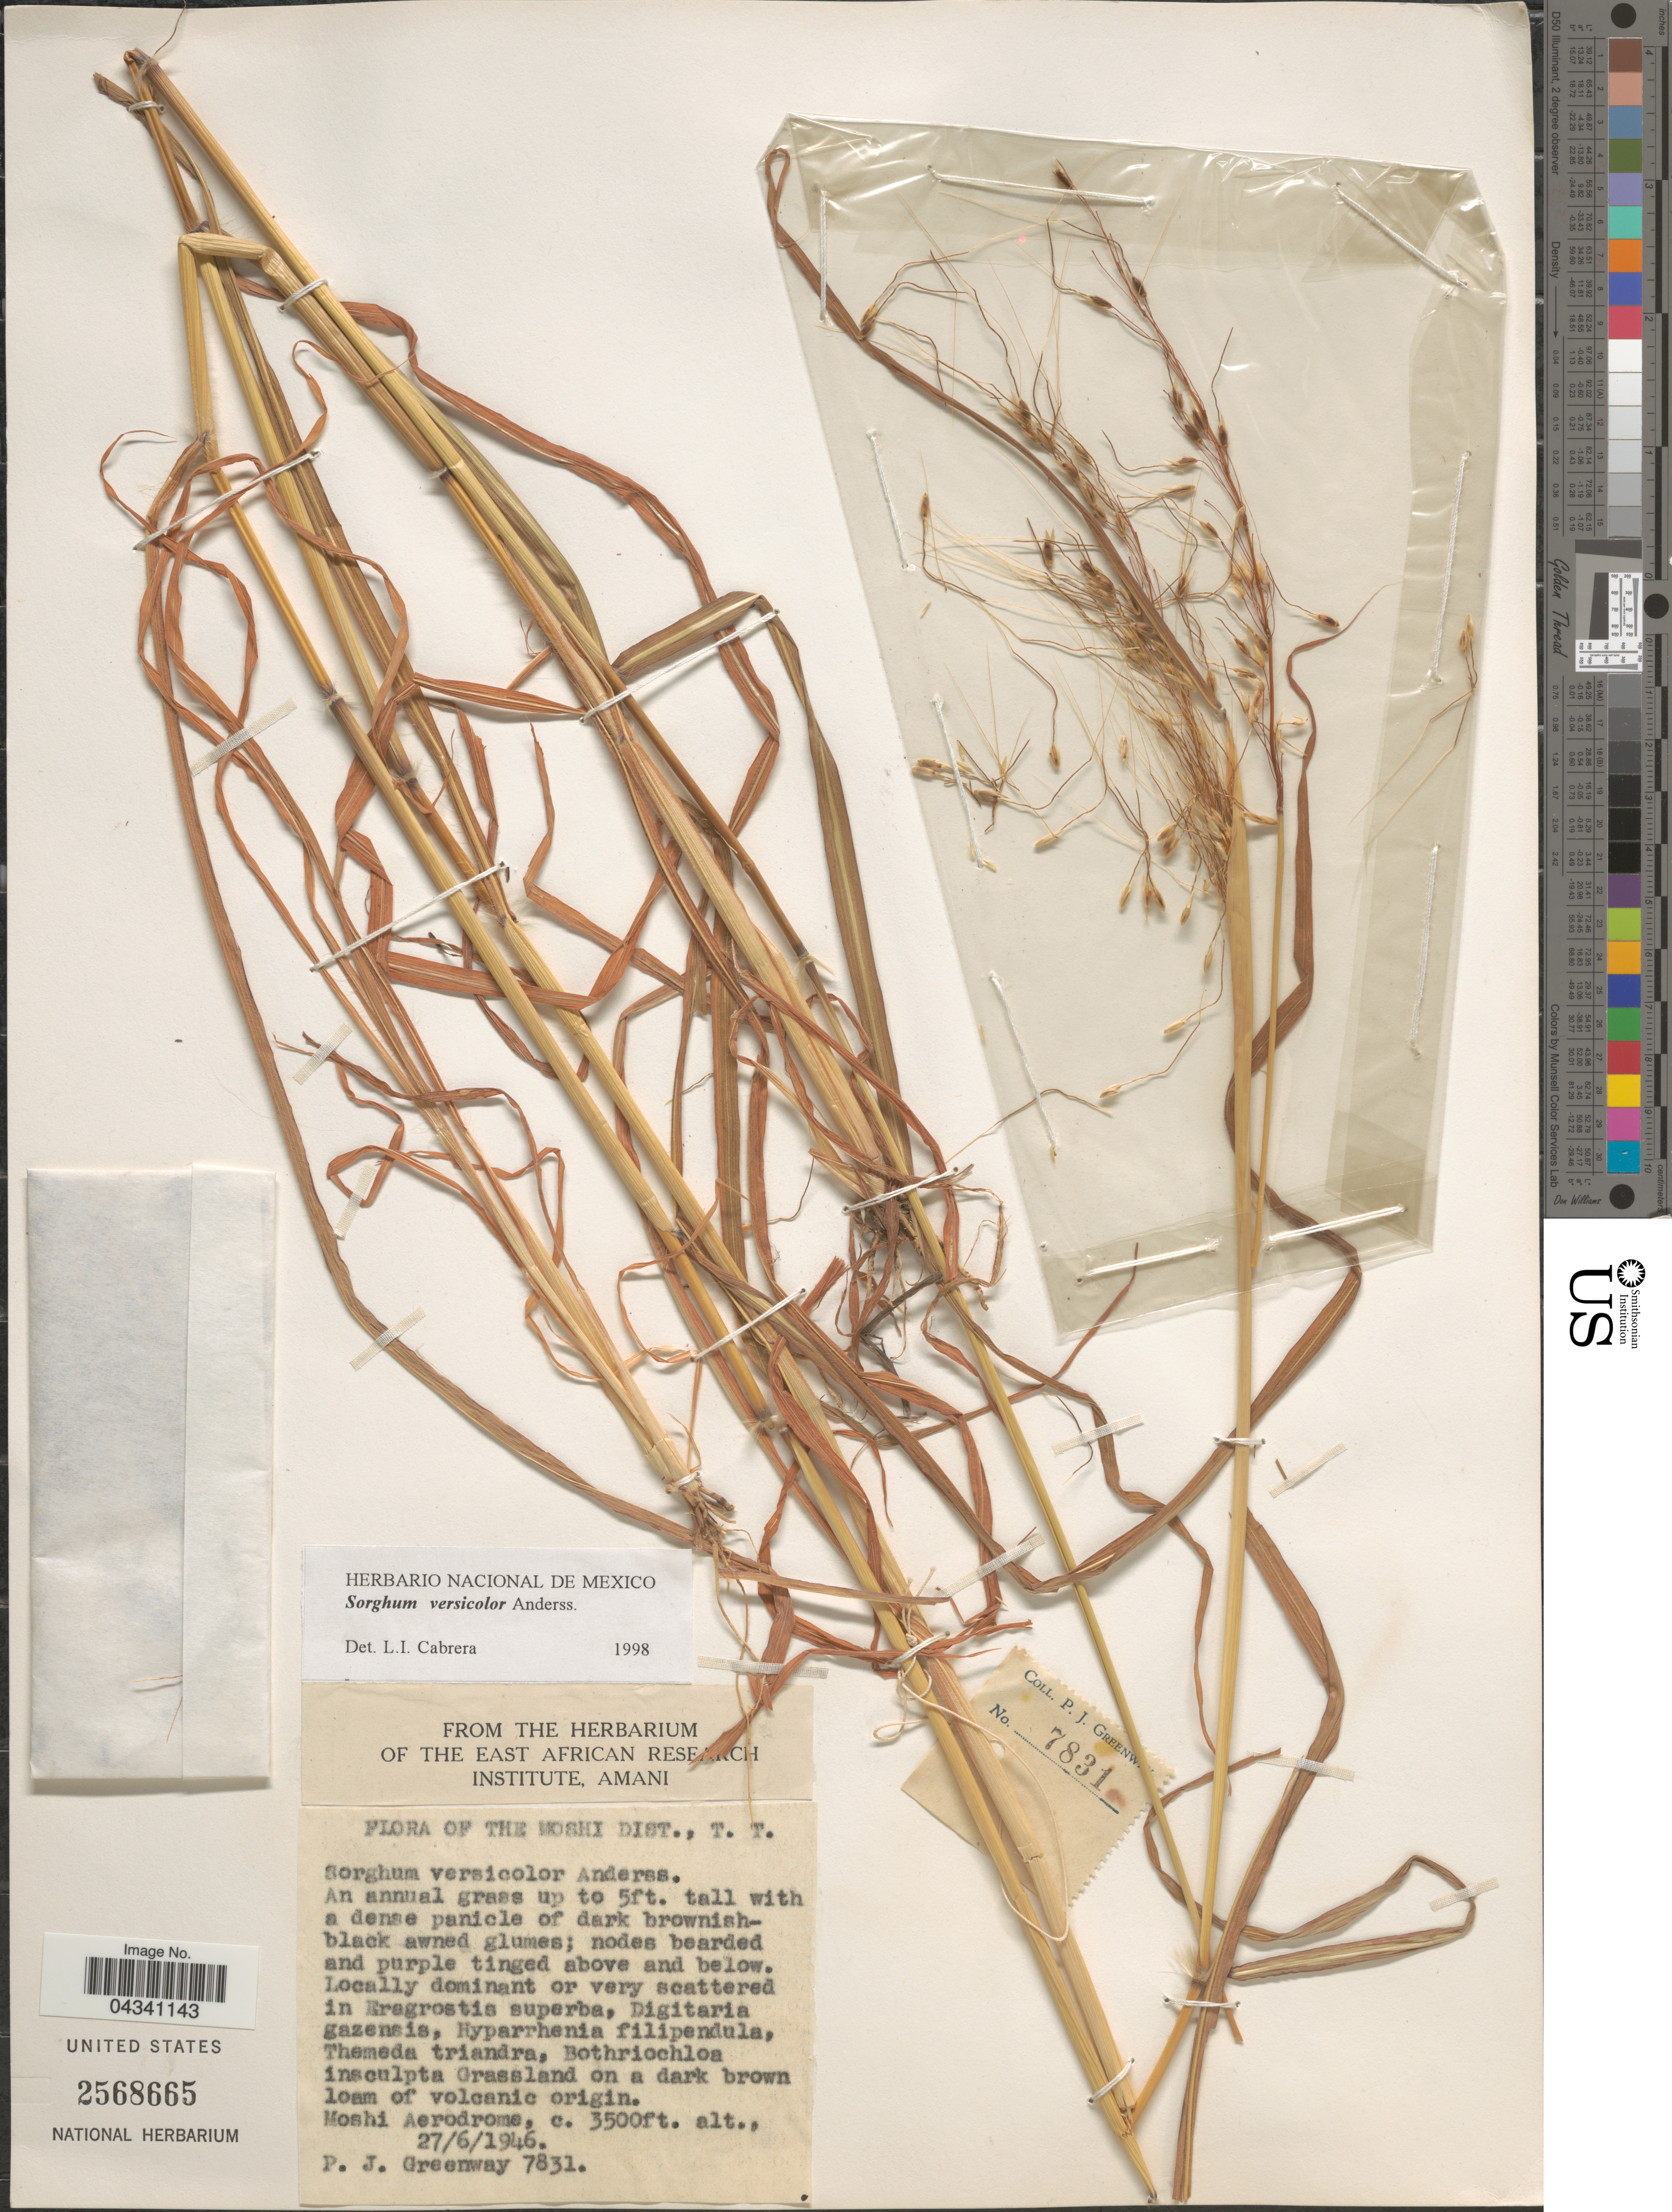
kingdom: Plantae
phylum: Tracheophyta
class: Liliopsida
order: Poales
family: Poaceae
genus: Sorghum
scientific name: Sorghum versicolor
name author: Andersson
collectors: P. J. Greenway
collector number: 7831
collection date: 1946-06-27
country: Tanzania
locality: Moshi Dist., T.T. Moshi Aerodrome.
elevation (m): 1067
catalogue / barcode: US 2568665